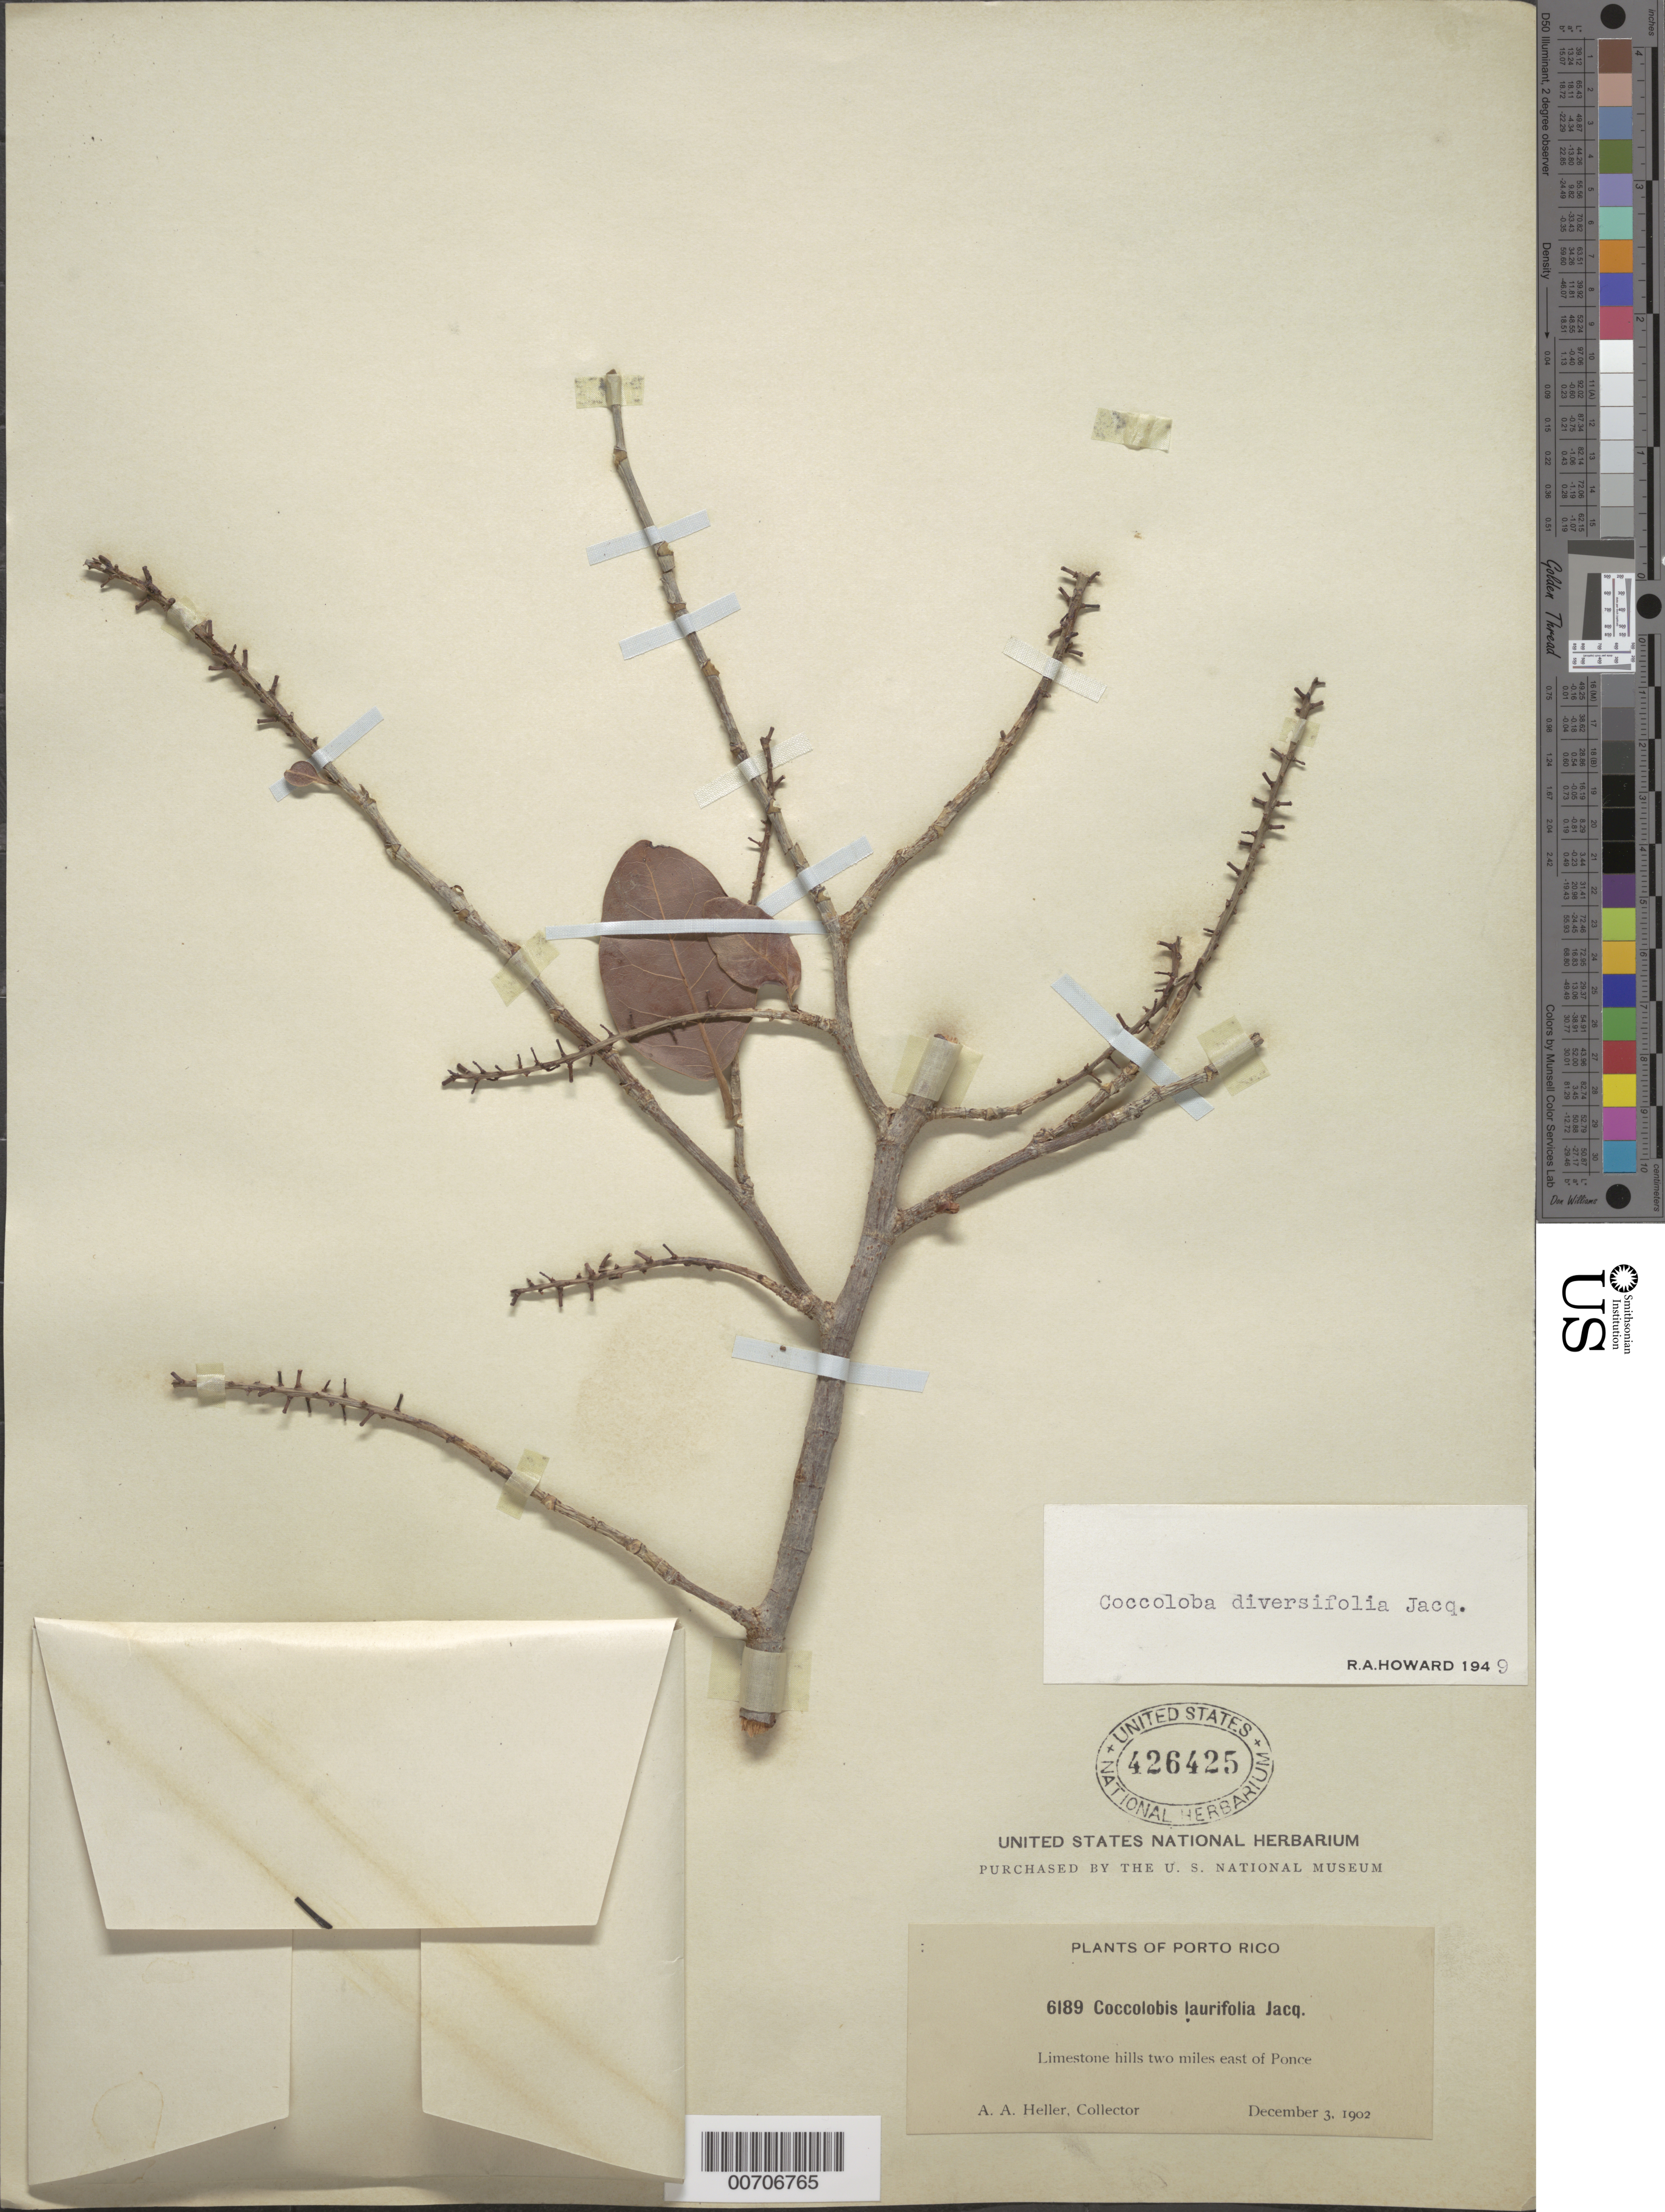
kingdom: Plantae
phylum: Tracheophyta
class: Magnoliopsida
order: Caryophyllales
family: Polygonaceae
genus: Coccoloba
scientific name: Coccoloba diversifolia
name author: Jacq.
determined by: Howard, R. A.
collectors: A. A. Heller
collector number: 6189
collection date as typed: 03 Dec 1902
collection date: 1902-12-03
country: Puerto Rico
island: Greater Antilles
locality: Ponce, 2 mi E of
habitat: Limestone hills.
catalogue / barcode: US 426425